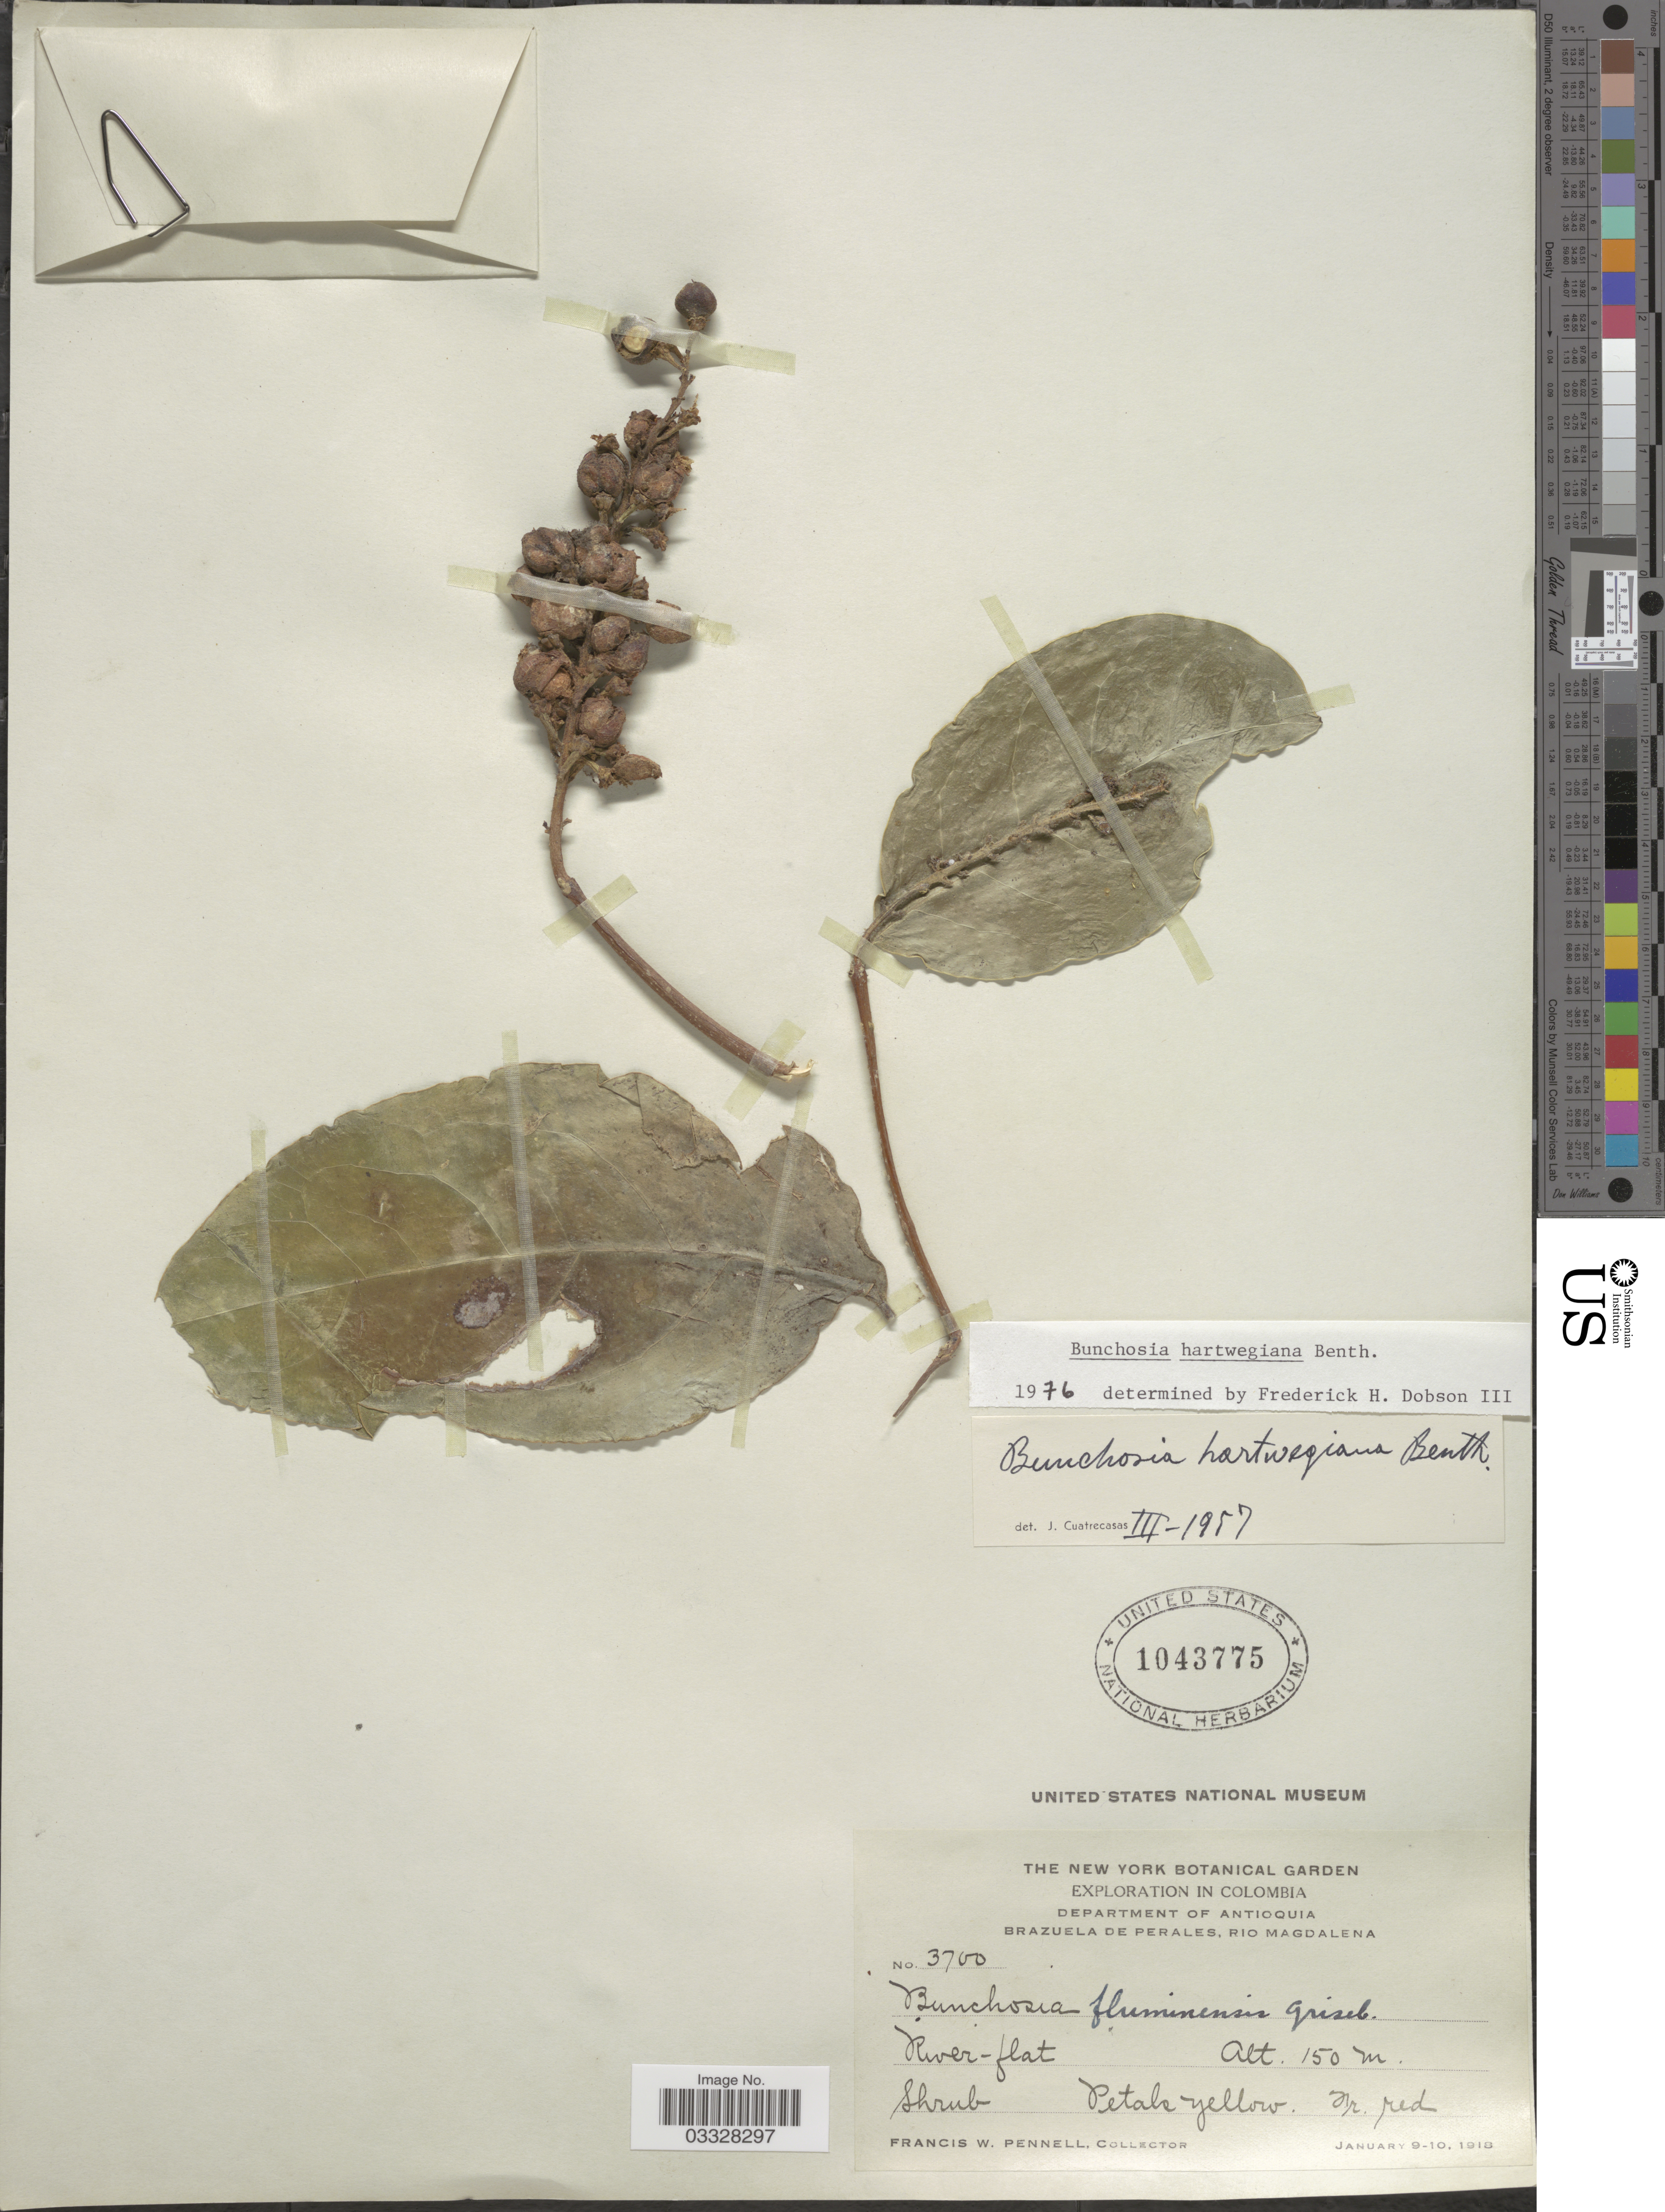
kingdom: Plantae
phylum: Tracheophyta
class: Magnoliopsida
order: Malpighiales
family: Malpighiaceae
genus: Bunchosia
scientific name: Bunchosia hartwegiana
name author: Benth.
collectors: F. W. Pennell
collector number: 3700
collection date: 1918-01-09/1918-01-10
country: Colombia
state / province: Antioquia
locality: Department of Antioquia. Brazuela de Perales, Rio Magdalena. River-flat.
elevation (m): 150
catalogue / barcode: US 1043775